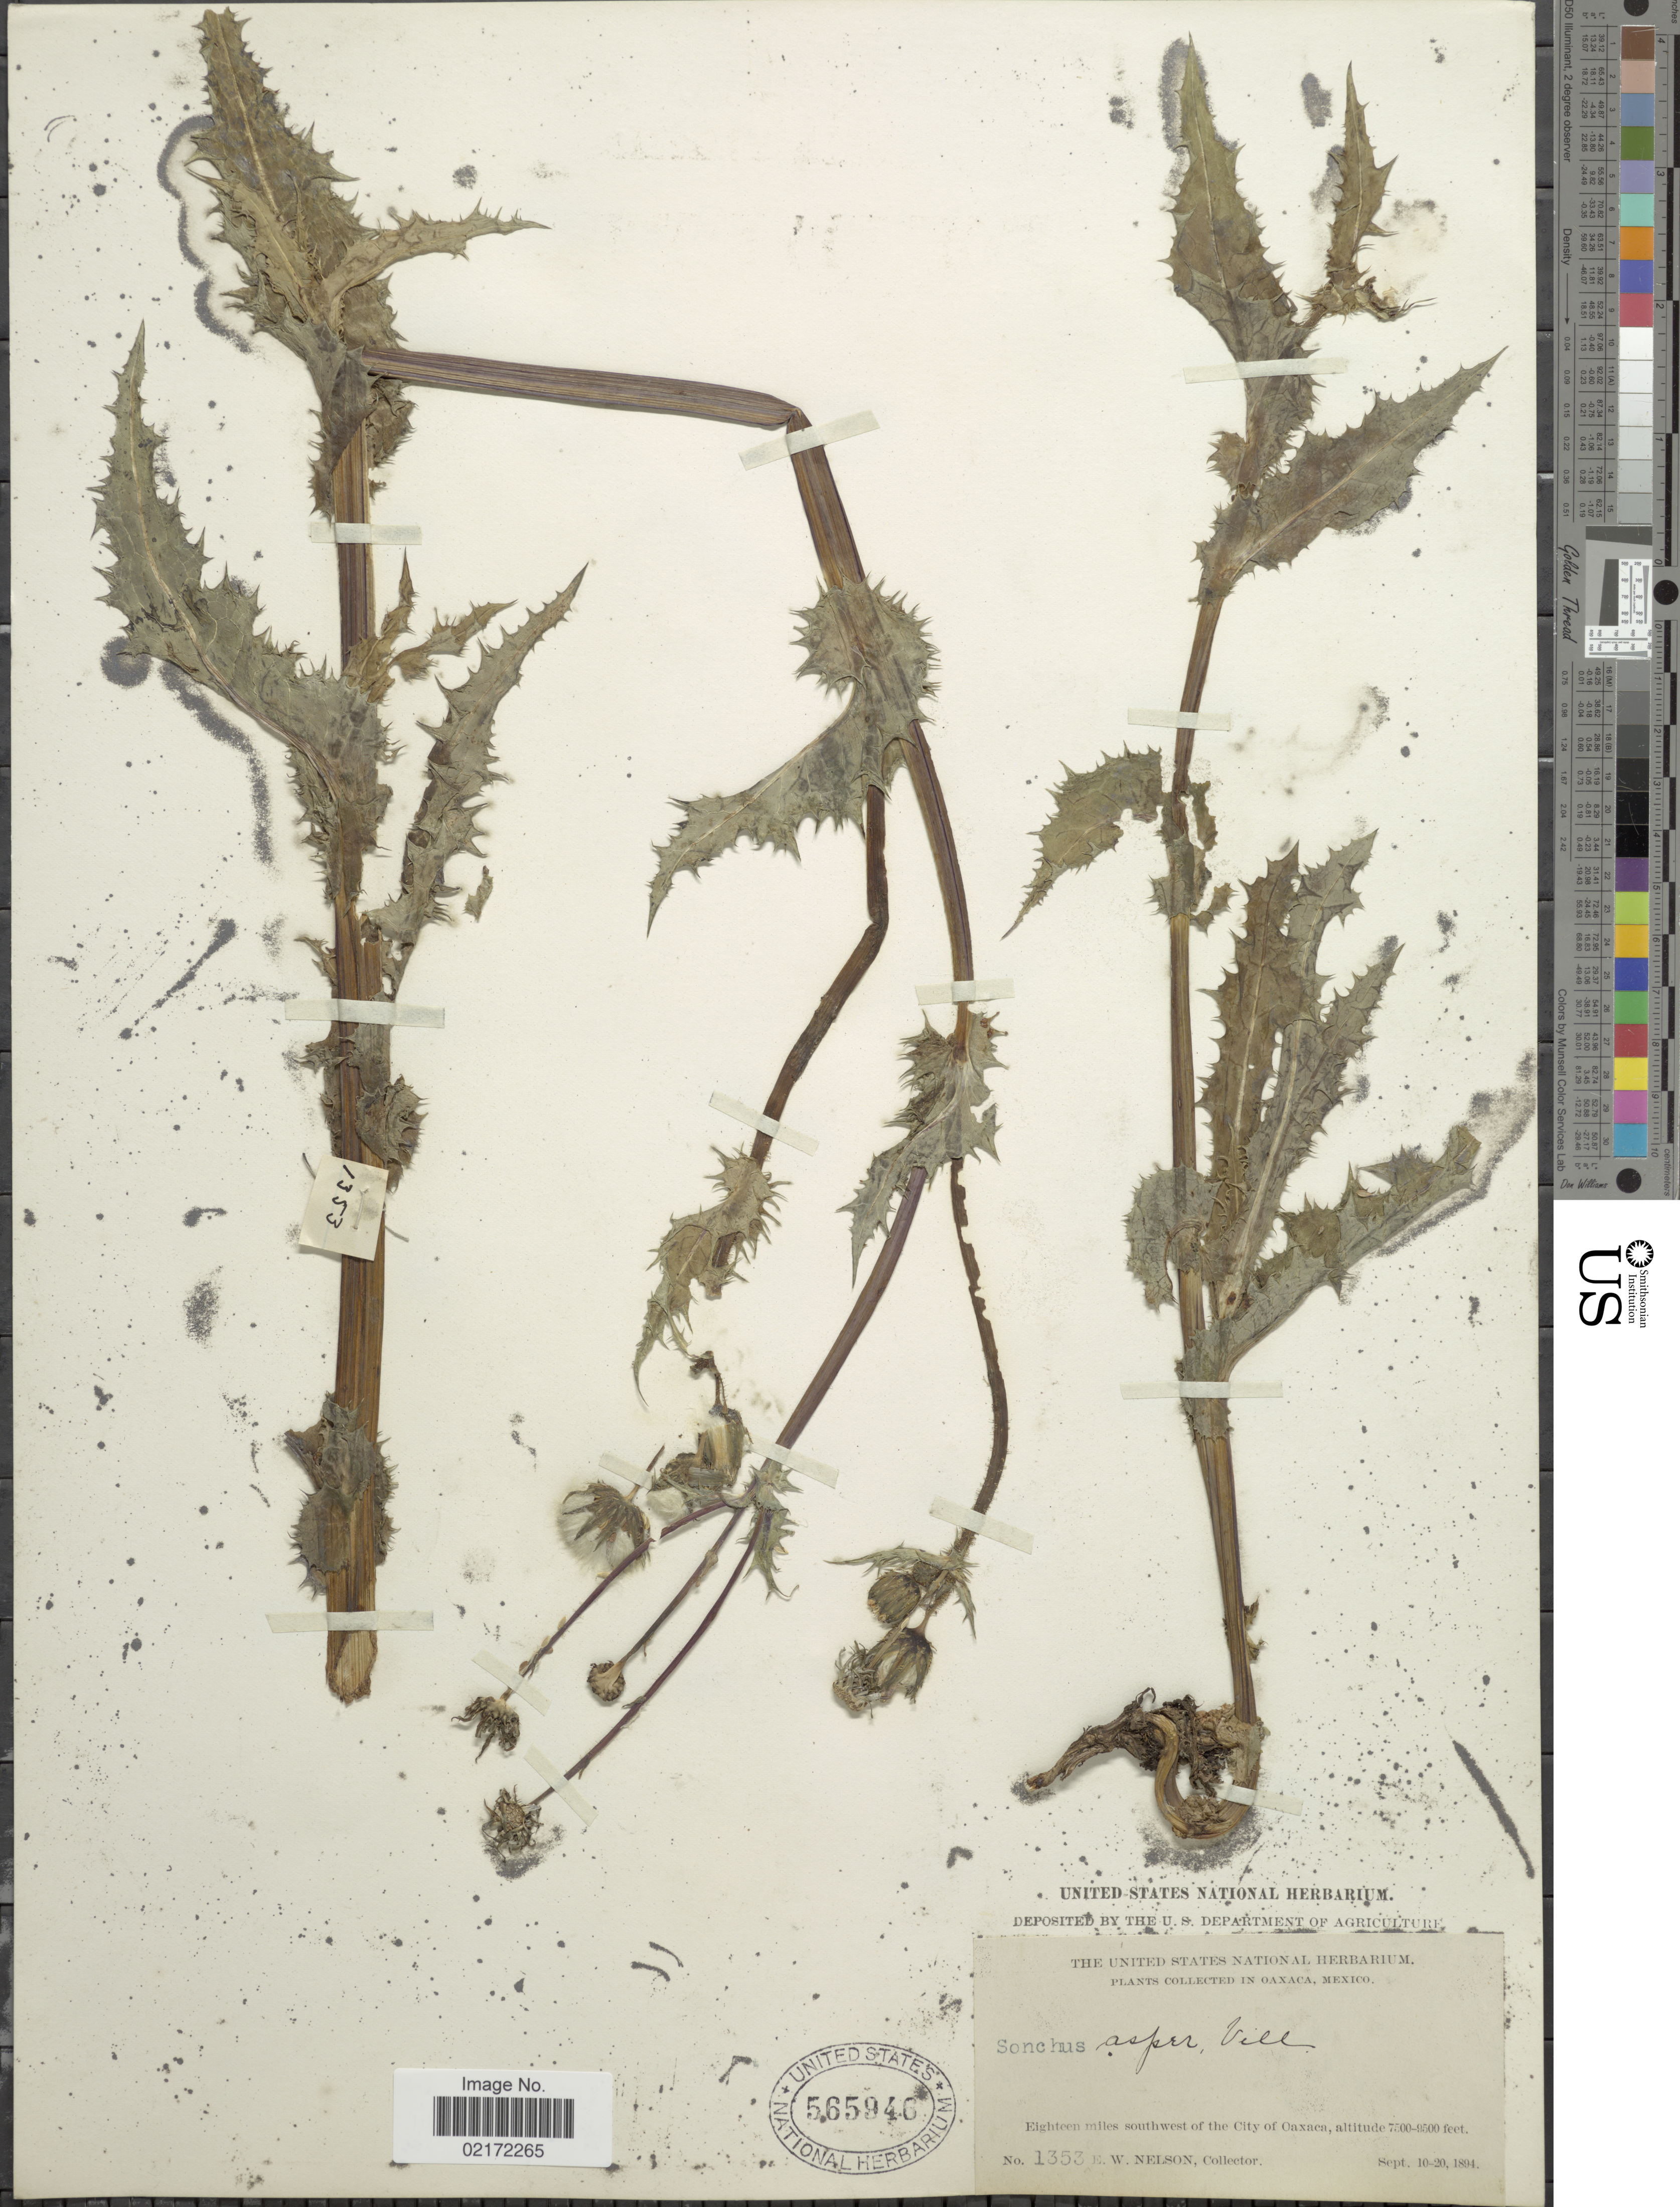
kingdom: Plantae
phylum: Tracheophyta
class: Magnoliopsida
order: Asterales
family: Asteraceae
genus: Sonchus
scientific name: Sonchus asper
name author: (L.) Hill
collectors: E. W. Nelson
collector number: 1353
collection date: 1894-09-10/1894-09-20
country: Mexico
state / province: Oaxaca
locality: Eighteen miles southwest of the City of Oaxaca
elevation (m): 2286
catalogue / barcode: US 565946